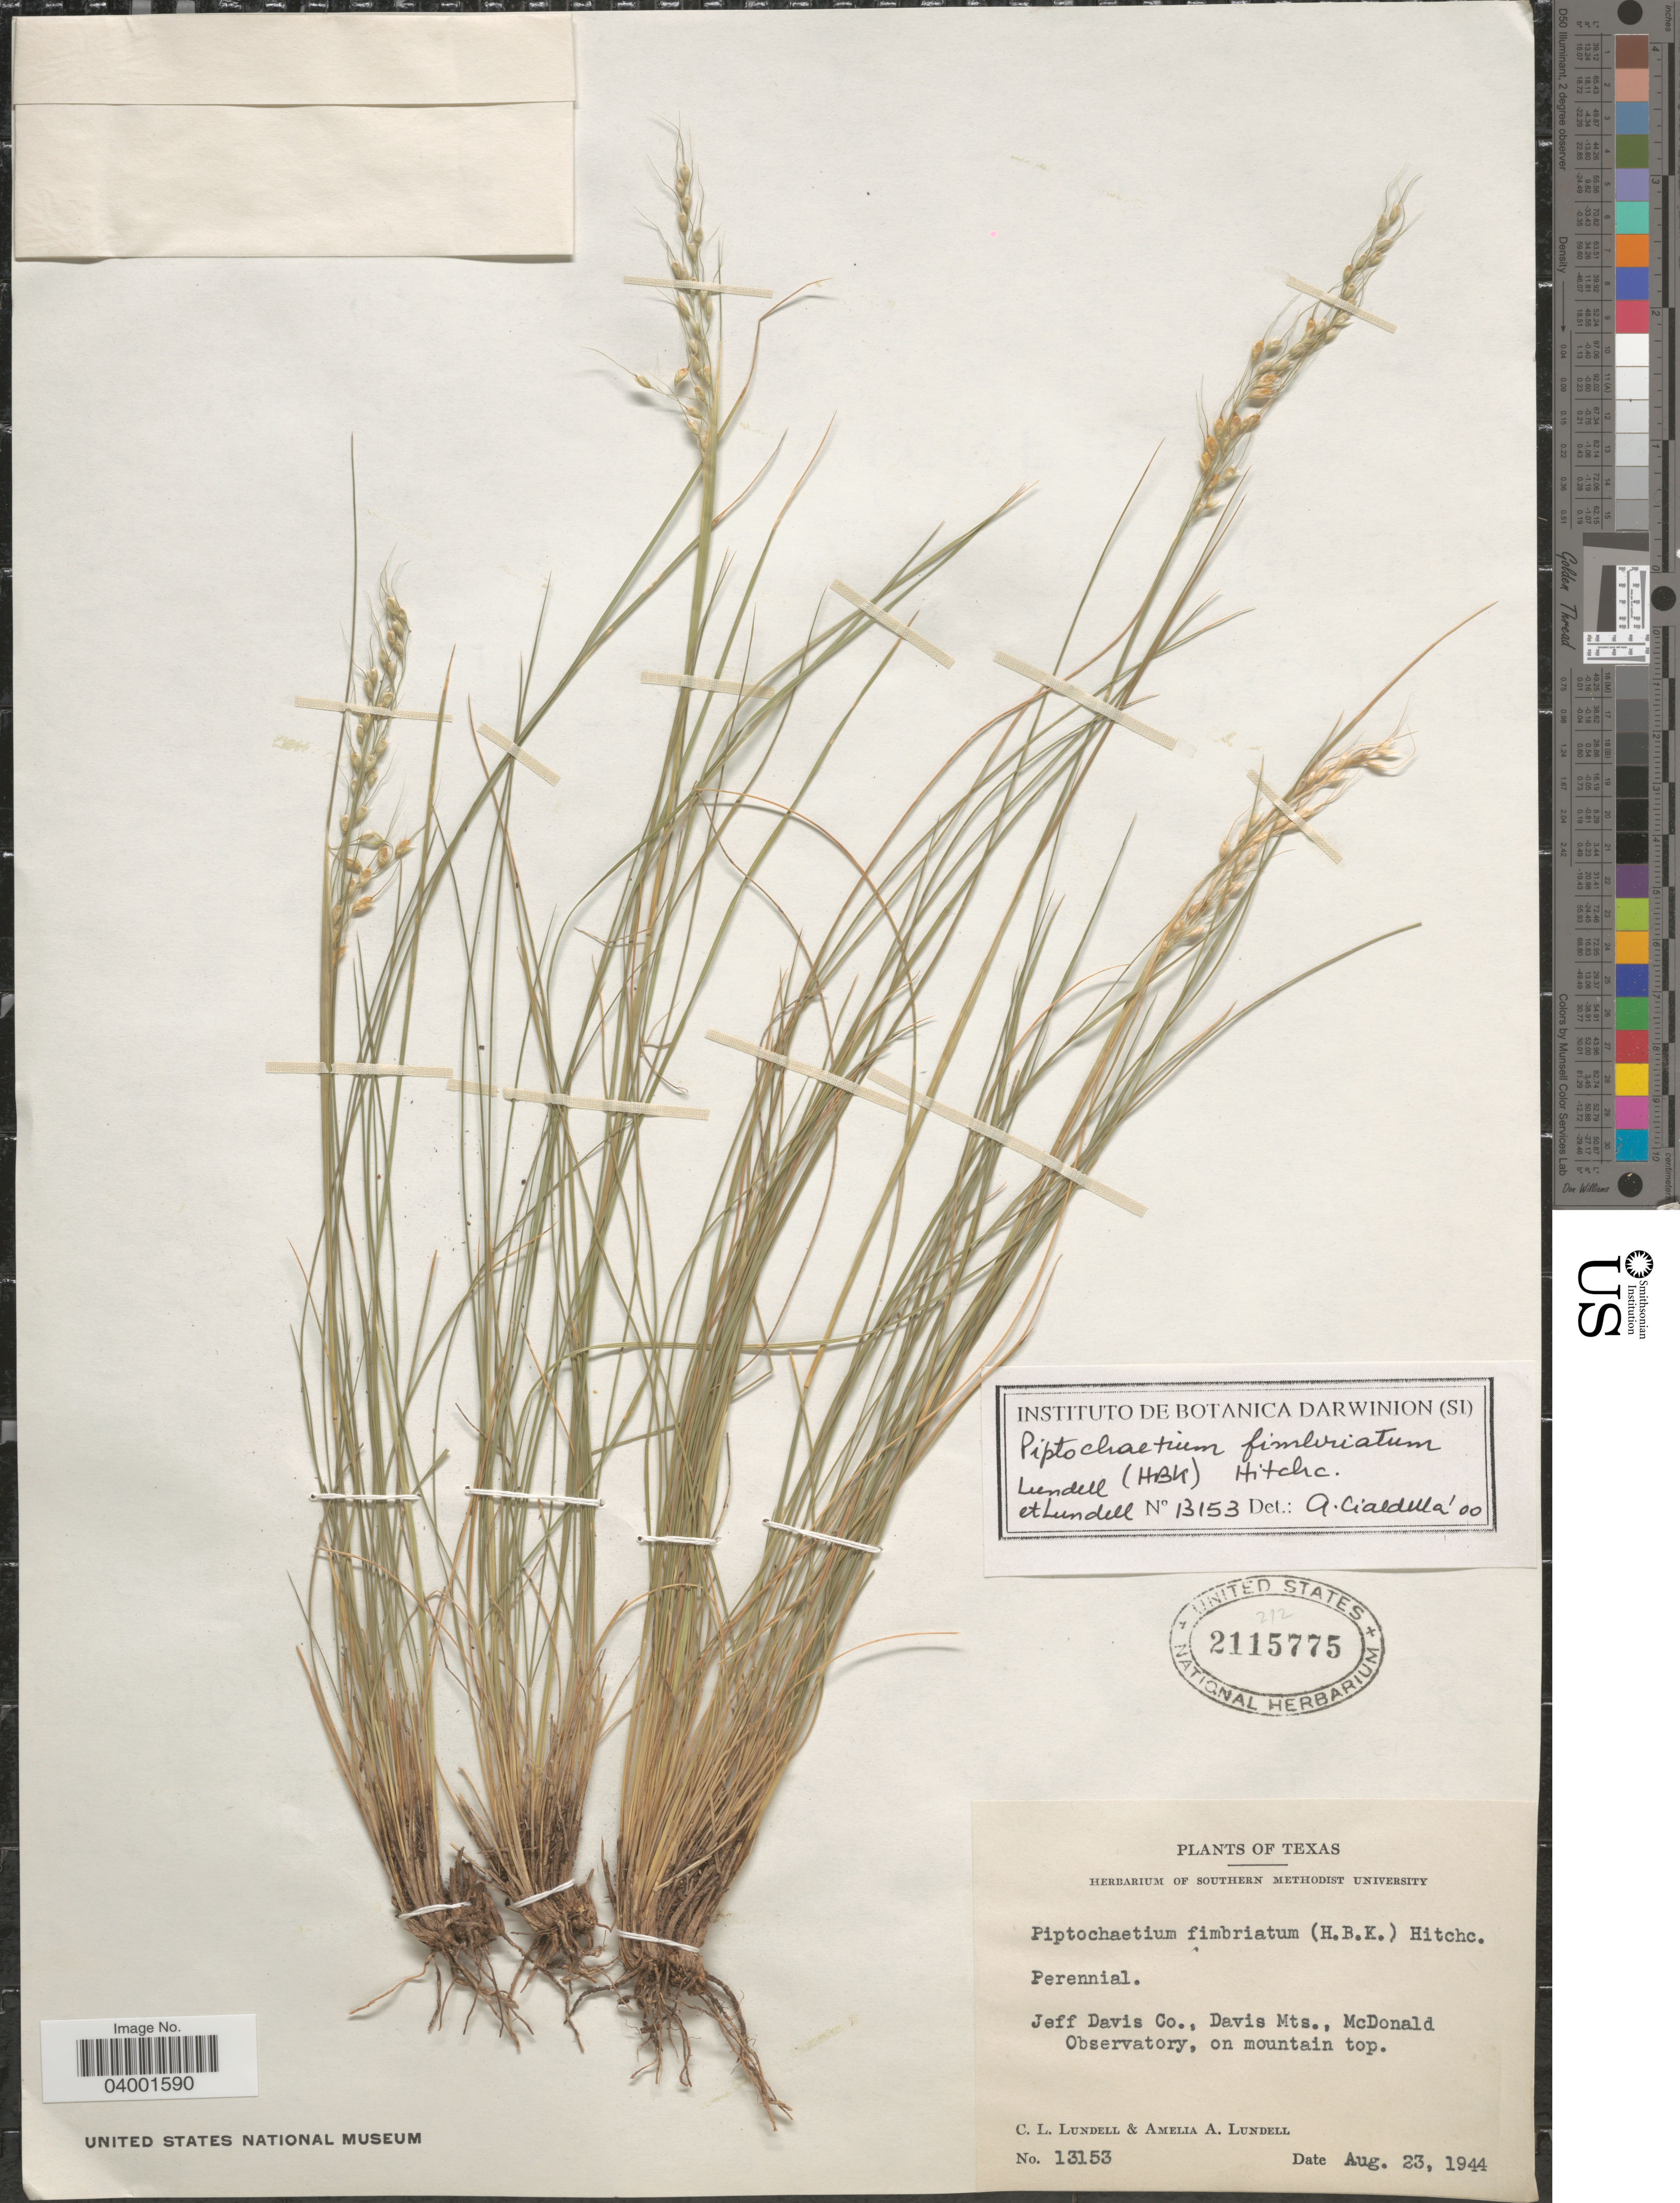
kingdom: Plantae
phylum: Tracheophyta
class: Liliopsida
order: Poales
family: Poaceae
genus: Piptochaetium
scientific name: Piptochaetium fimbriatum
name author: (Kunth) Hitchc.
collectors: C. L. Lundell & A. A. Lundell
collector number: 13153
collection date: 1944-08-23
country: United States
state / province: Texas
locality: Jeff Davis Co., Davis Mts., McDonald Observatory, on mountain top.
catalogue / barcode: US 2115775